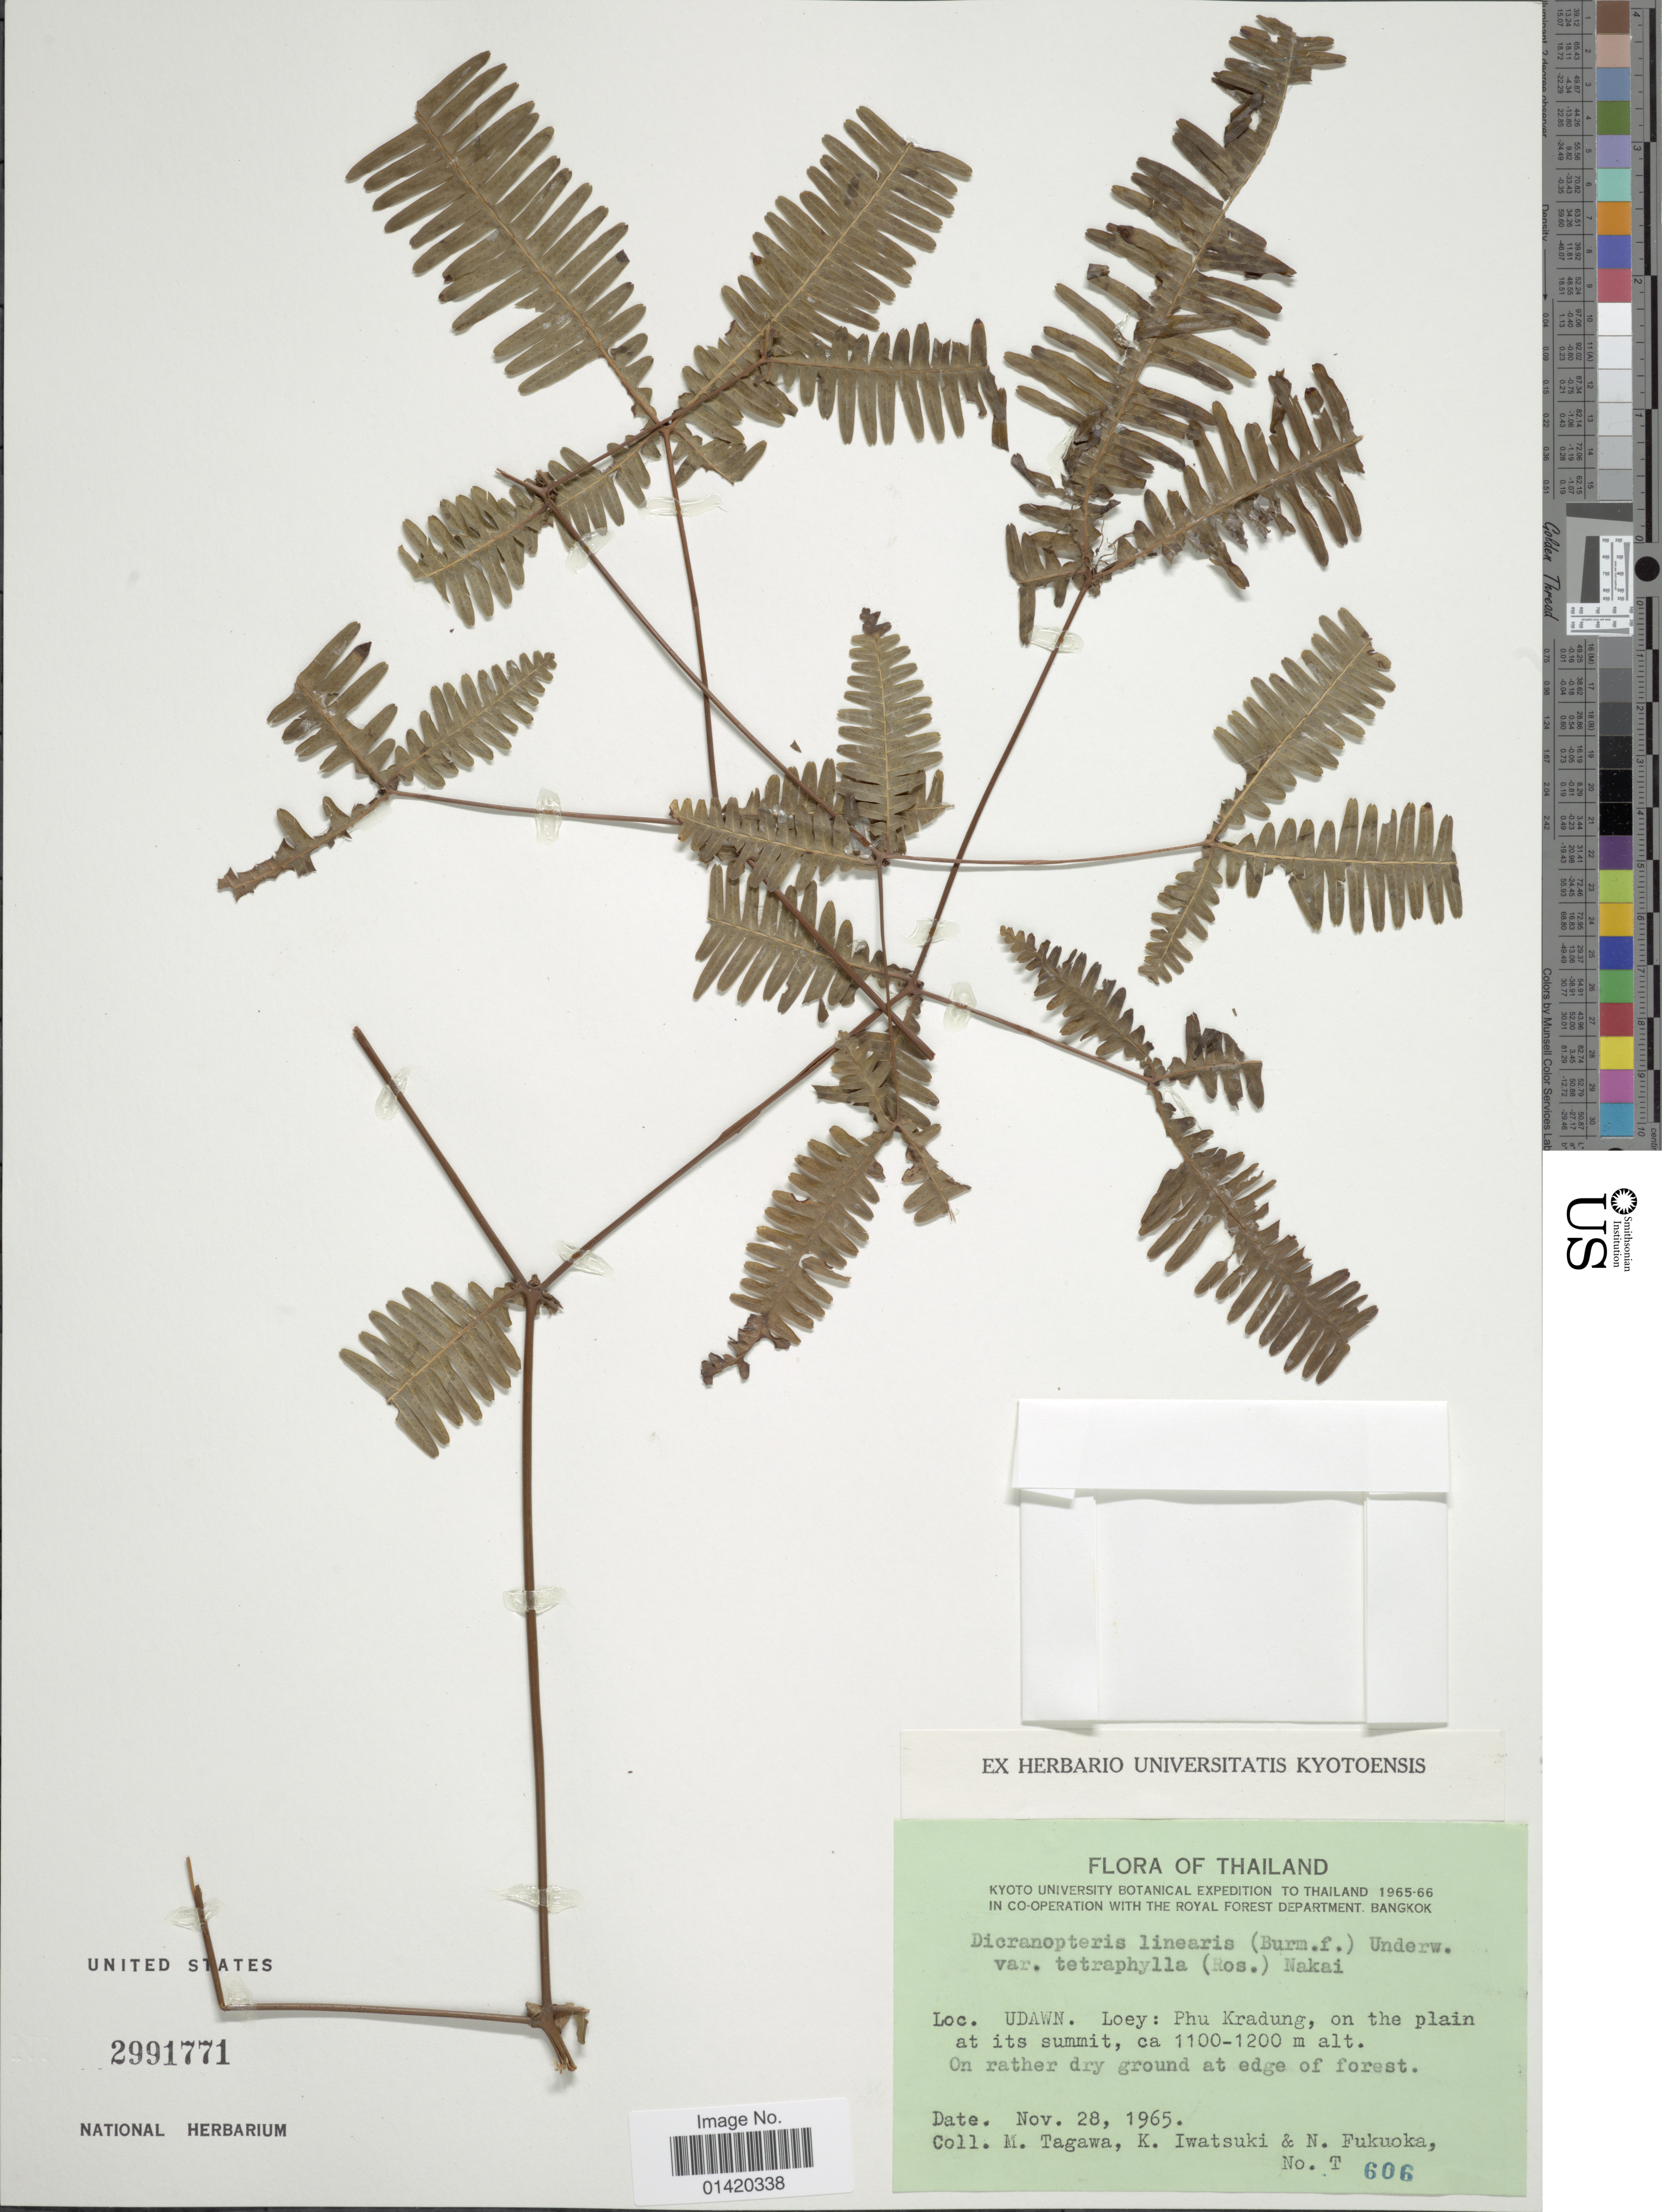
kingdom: Plantae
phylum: Tracheophyta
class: Polypodiopsida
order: Gleicheniales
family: Gleicheniaceae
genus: Dicranopteris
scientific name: Dicranopteris linearis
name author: (Burm. f.) Underw.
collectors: M. Tagawa, K. Iwatsuki & N. Fukuoka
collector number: T 606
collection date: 1965-11-28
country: Thailand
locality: Udawn. Loey: Phu Kradung, on the plain at its summit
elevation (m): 1100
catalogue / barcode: US 2991771